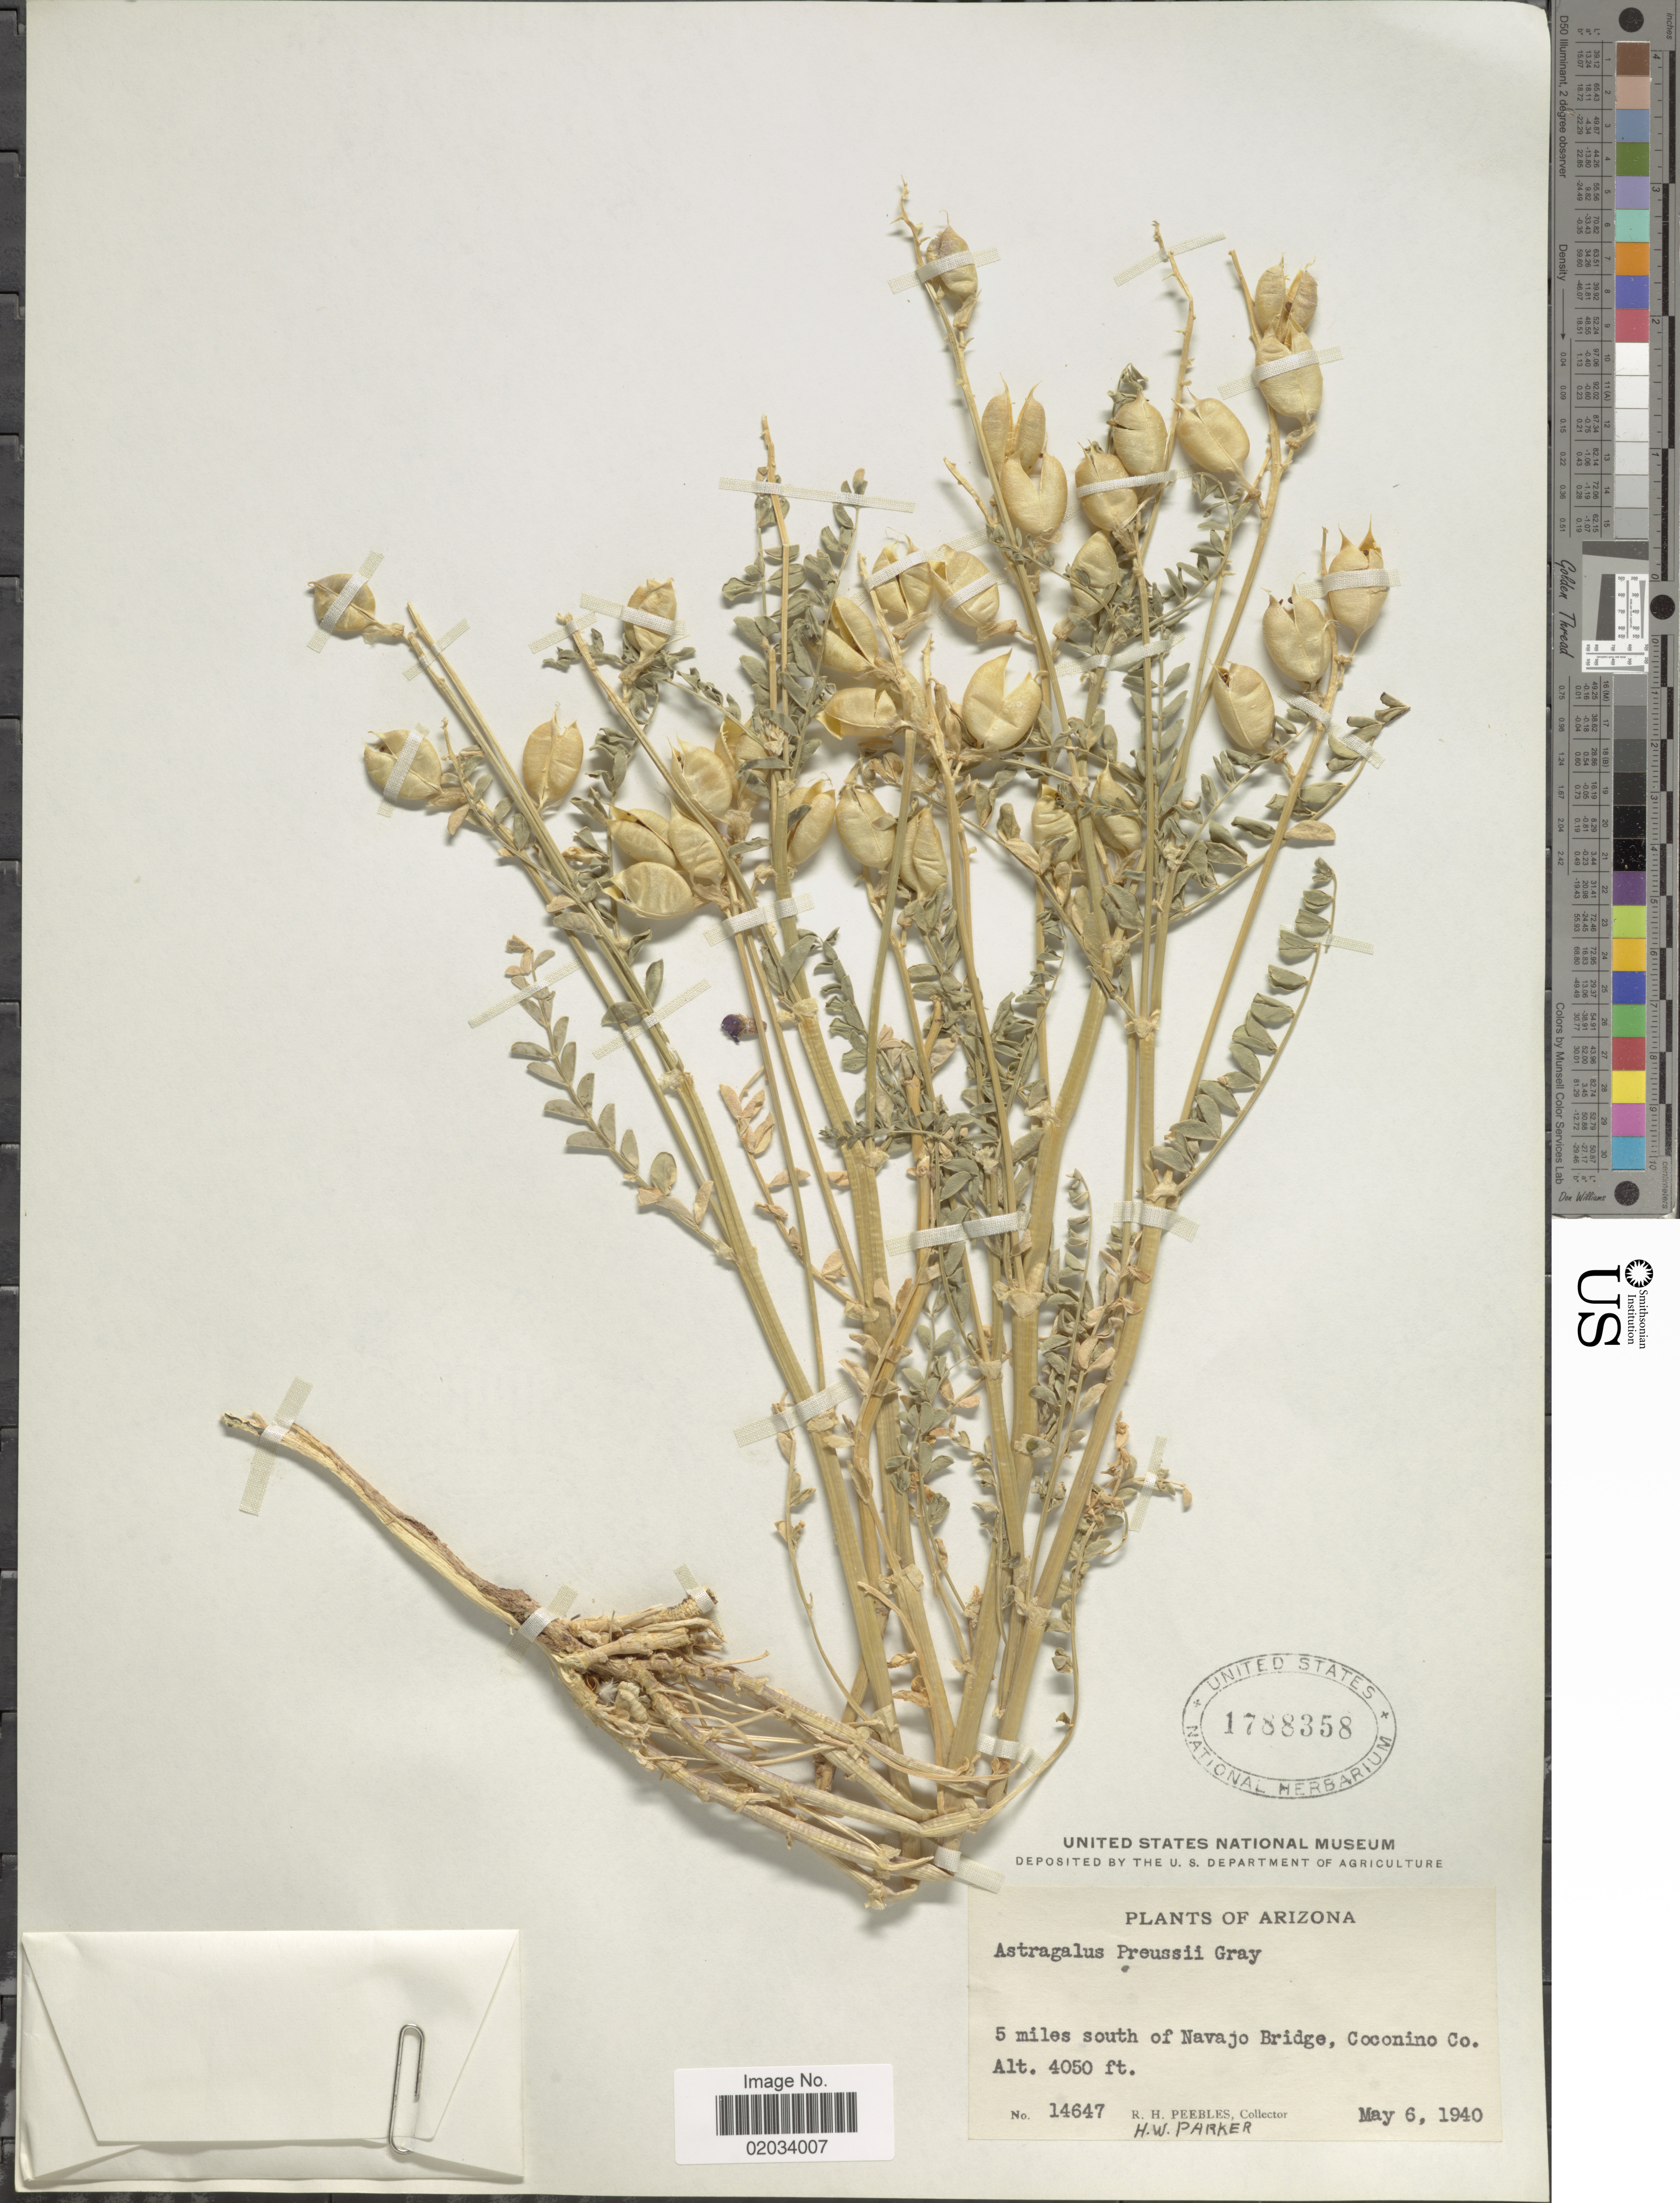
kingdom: Plantae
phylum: Tracheophyta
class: Magnoliopsida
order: Fabales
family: Fabaceae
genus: Astragalus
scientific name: Astragalus preussii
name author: A. Gray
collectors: R. H. Peebles & H. W. Parker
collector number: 14647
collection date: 1940-05-06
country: United States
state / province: Arizona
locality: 5 miles south of Navajo Bridge, Coconino Co.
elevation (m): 1234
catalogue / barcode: US 1788358